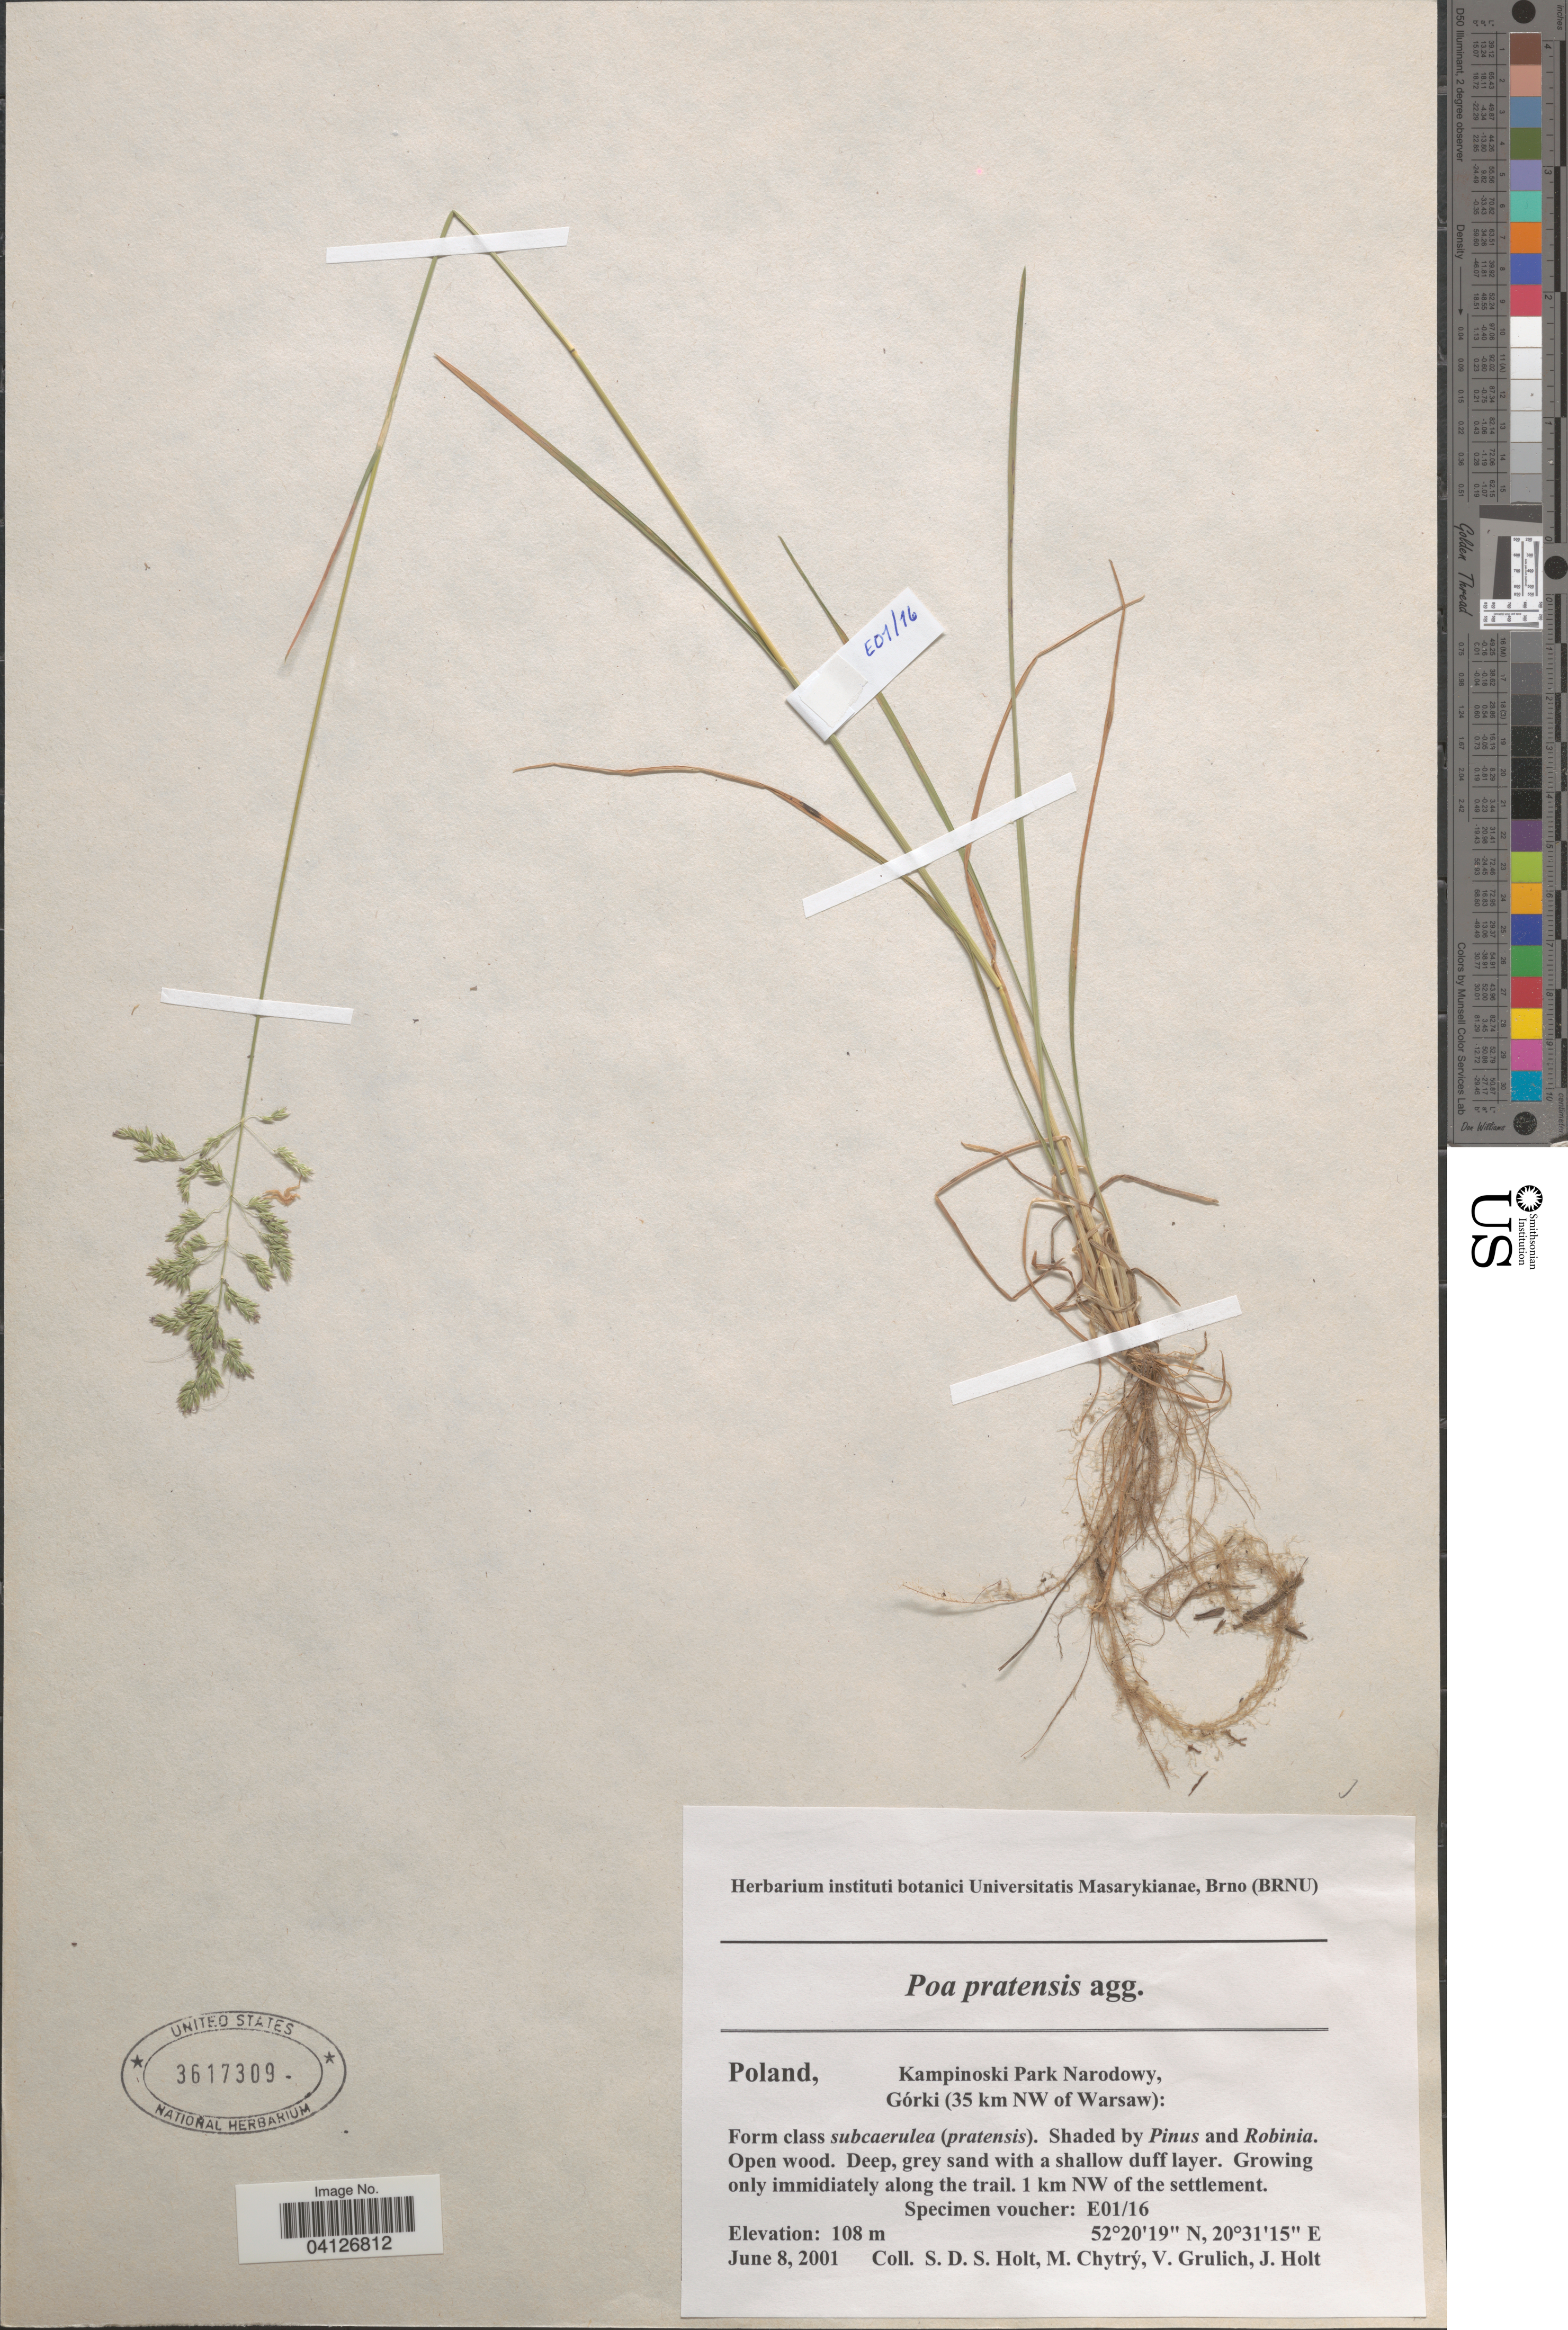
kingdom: Plantae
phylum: Tracheophyta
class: Liliopsida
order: Poales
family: Poaceae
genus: Poa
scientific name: Poa pratensis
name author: L.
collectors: S. Holt, M. Chytrý, V. Grulich & J. Holt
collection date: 2001-06-08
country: Poland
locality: Kampinoski Park Narodowy, Górki (35 km NW of Warsaw): 1 km NW of the settlement.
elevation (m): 108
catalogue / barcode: US 3617309